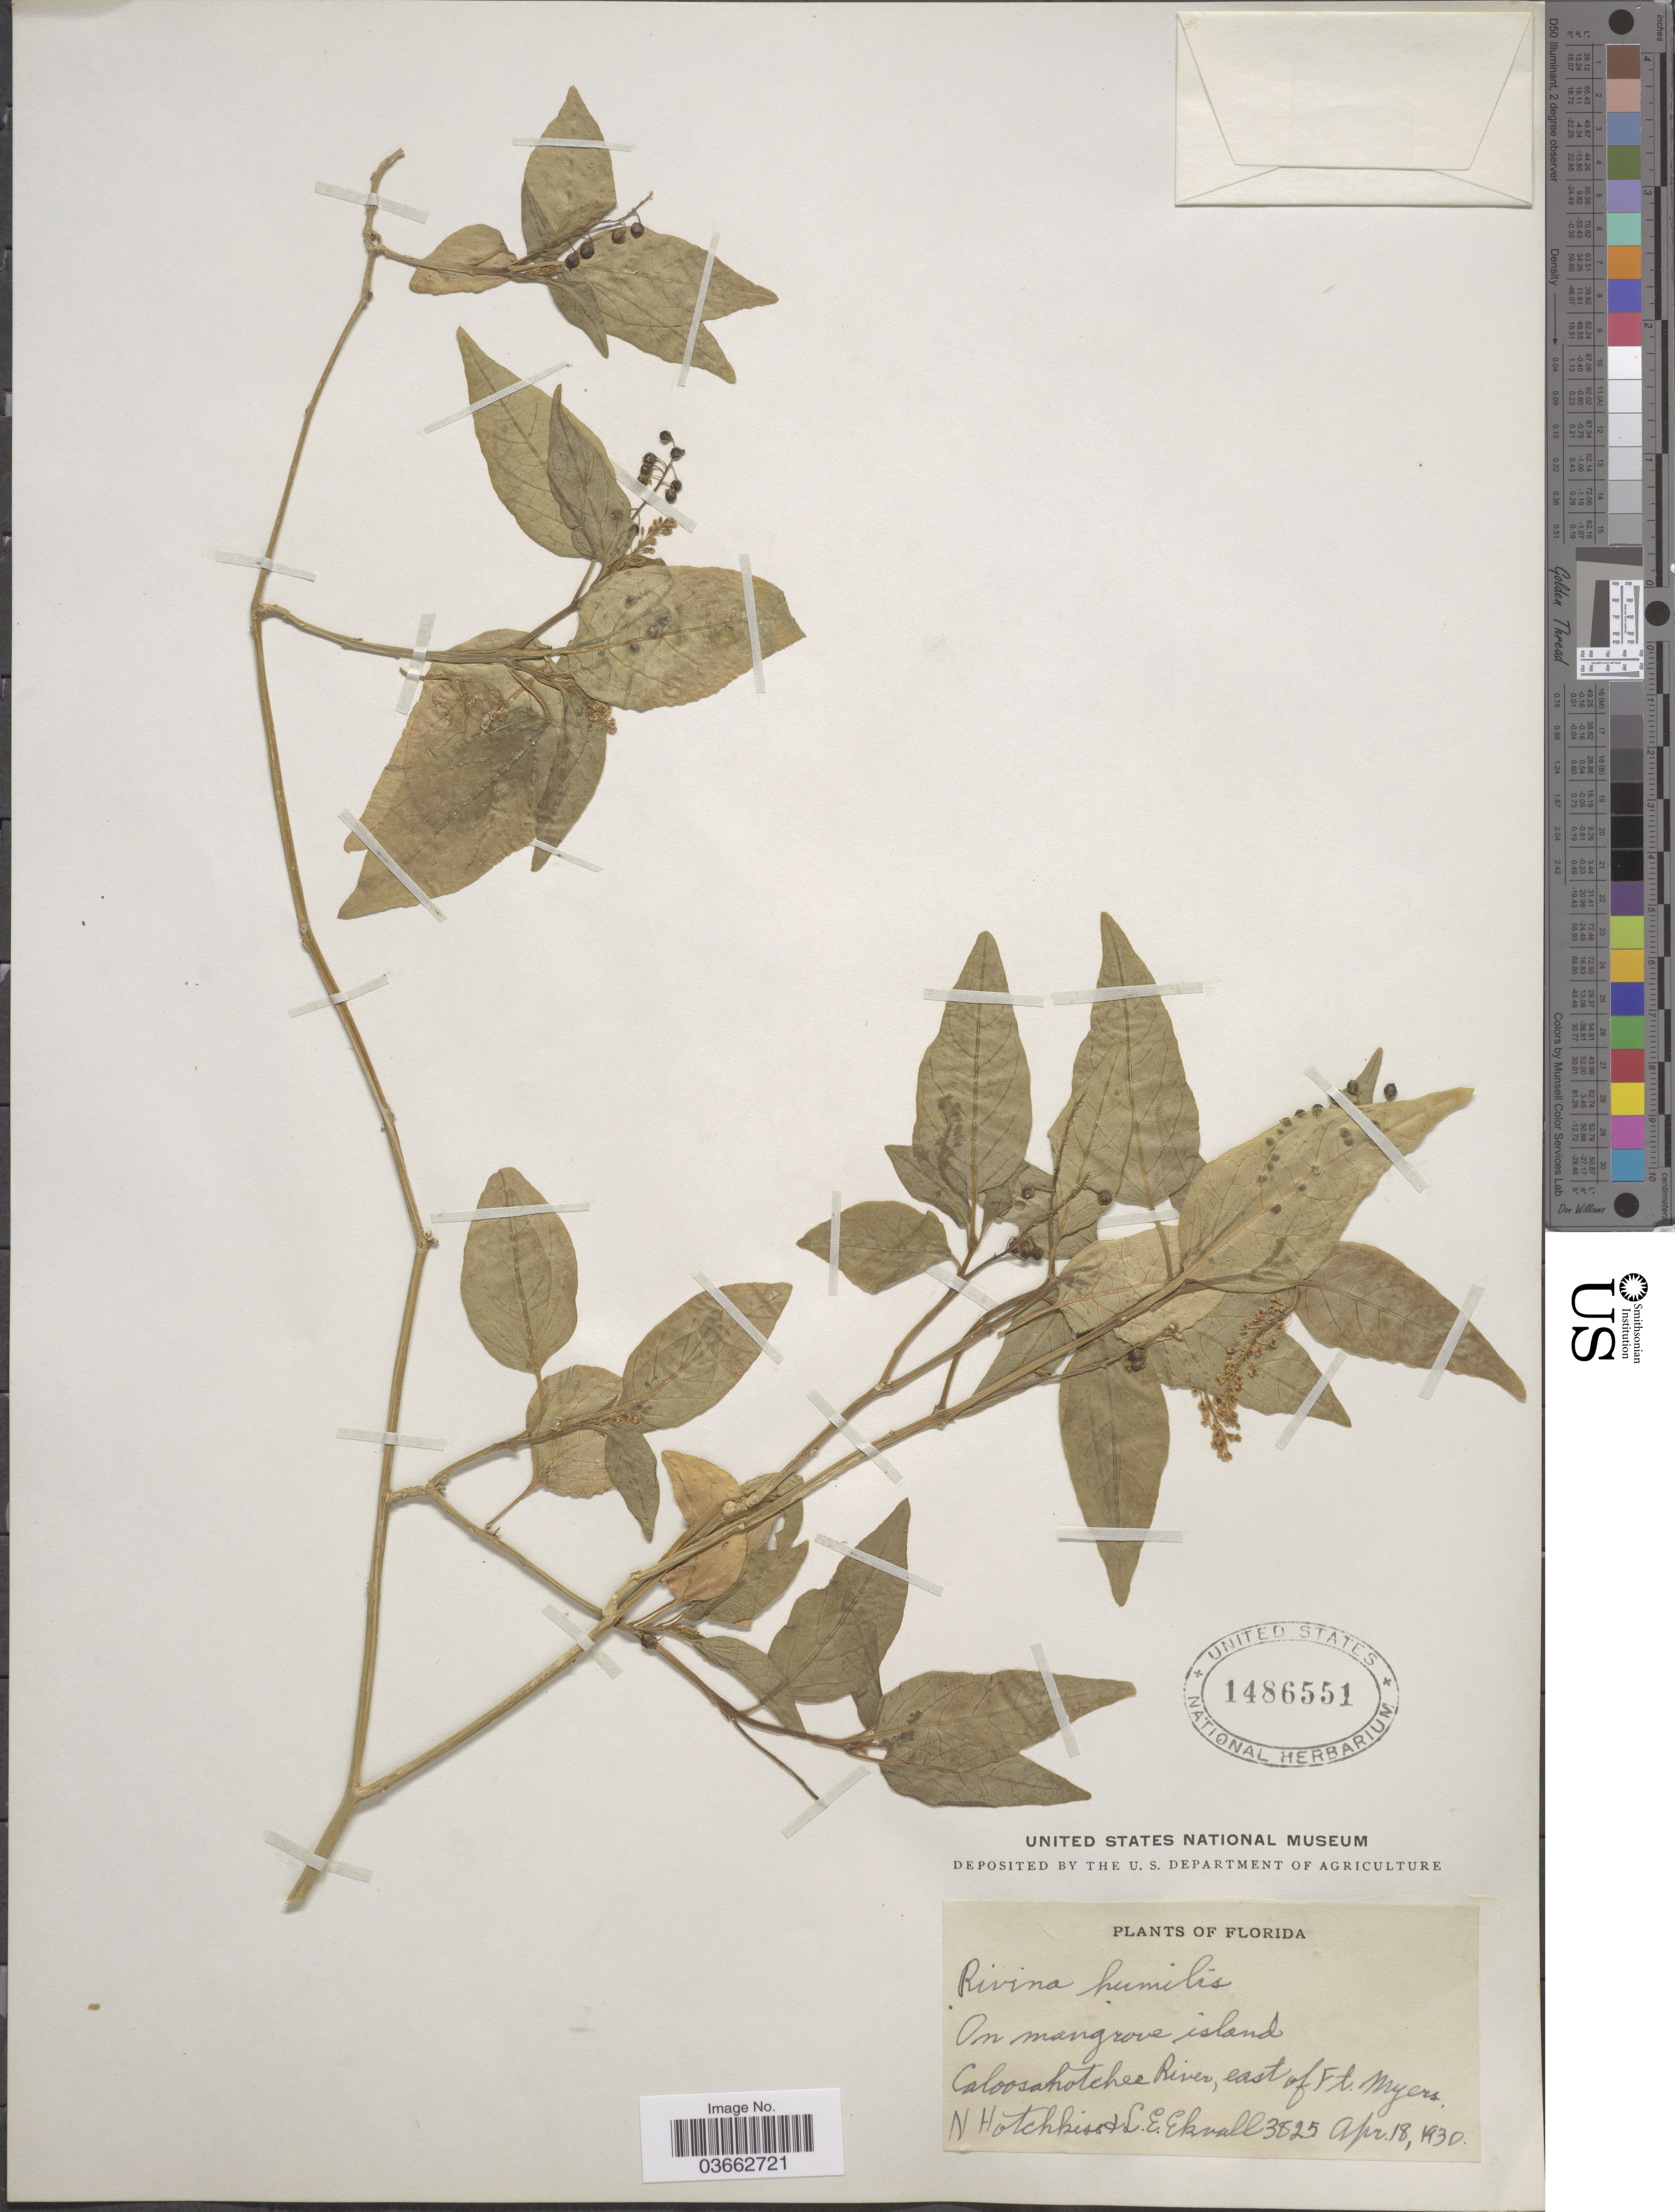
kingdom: Plantae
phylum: Tracheophyta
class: Magnoliopsida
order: Caryophyllales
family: Phytolaccaceae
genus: Rivina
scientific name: Rivina humilis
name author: L.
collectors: N. Hotchkiss & L. Ekvall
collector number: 3825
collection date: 1930-04-18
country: United States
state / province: Florida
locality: Caloosahotches River, east of Ft. Myers.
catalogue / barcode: US 1486551